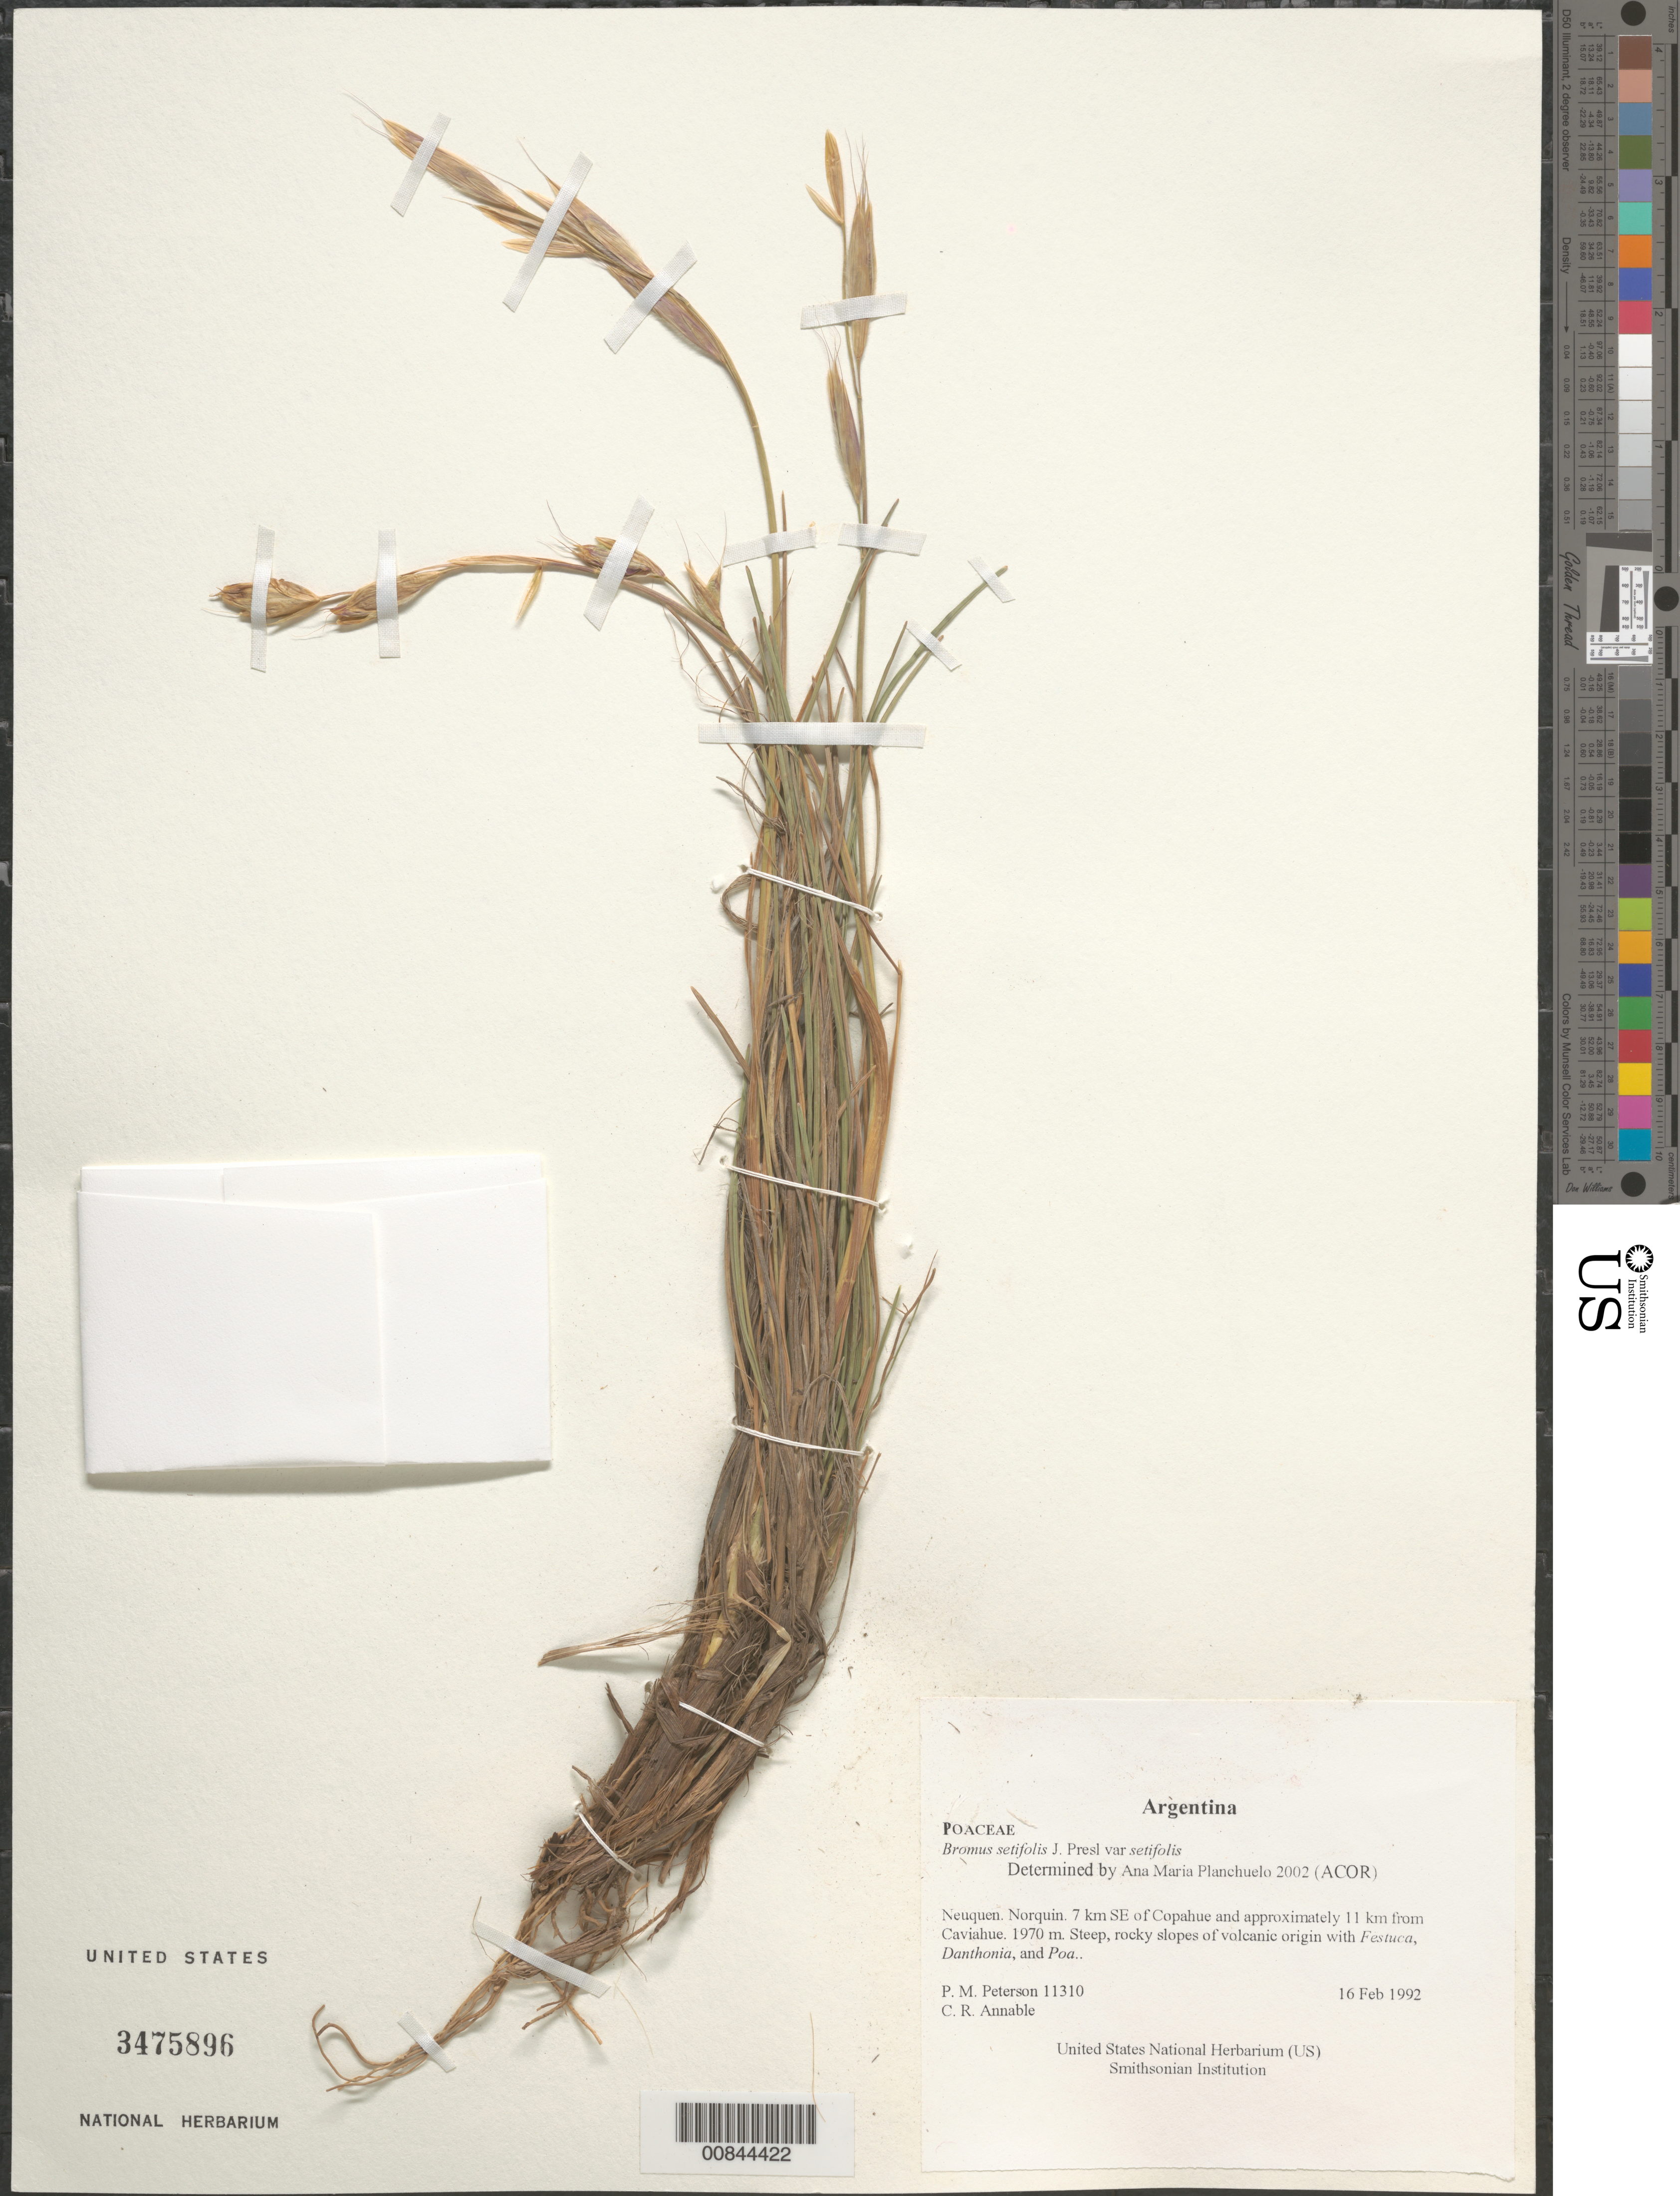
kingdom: Plantae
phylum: Tracheophyta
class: Liliopsida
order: Poales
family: Poaceae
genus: Bromus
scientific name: Bromus setifolis var. setifolis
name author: J. Presl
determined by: Planchuelo, A. M.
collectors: P. M. Peterson & C. R. Annable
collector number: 11310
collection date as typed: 16 Feb 1992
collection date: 1992-02-16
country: Argentina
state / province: Neuquen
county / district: Norquin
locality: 7 km SE of Copahue and approximately 11 km from Caviahue.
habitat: Steep, rocky slopes of volcanic origin with Festuca, Danthonia, and Poa.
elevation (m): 1970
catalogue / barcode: US 3475896